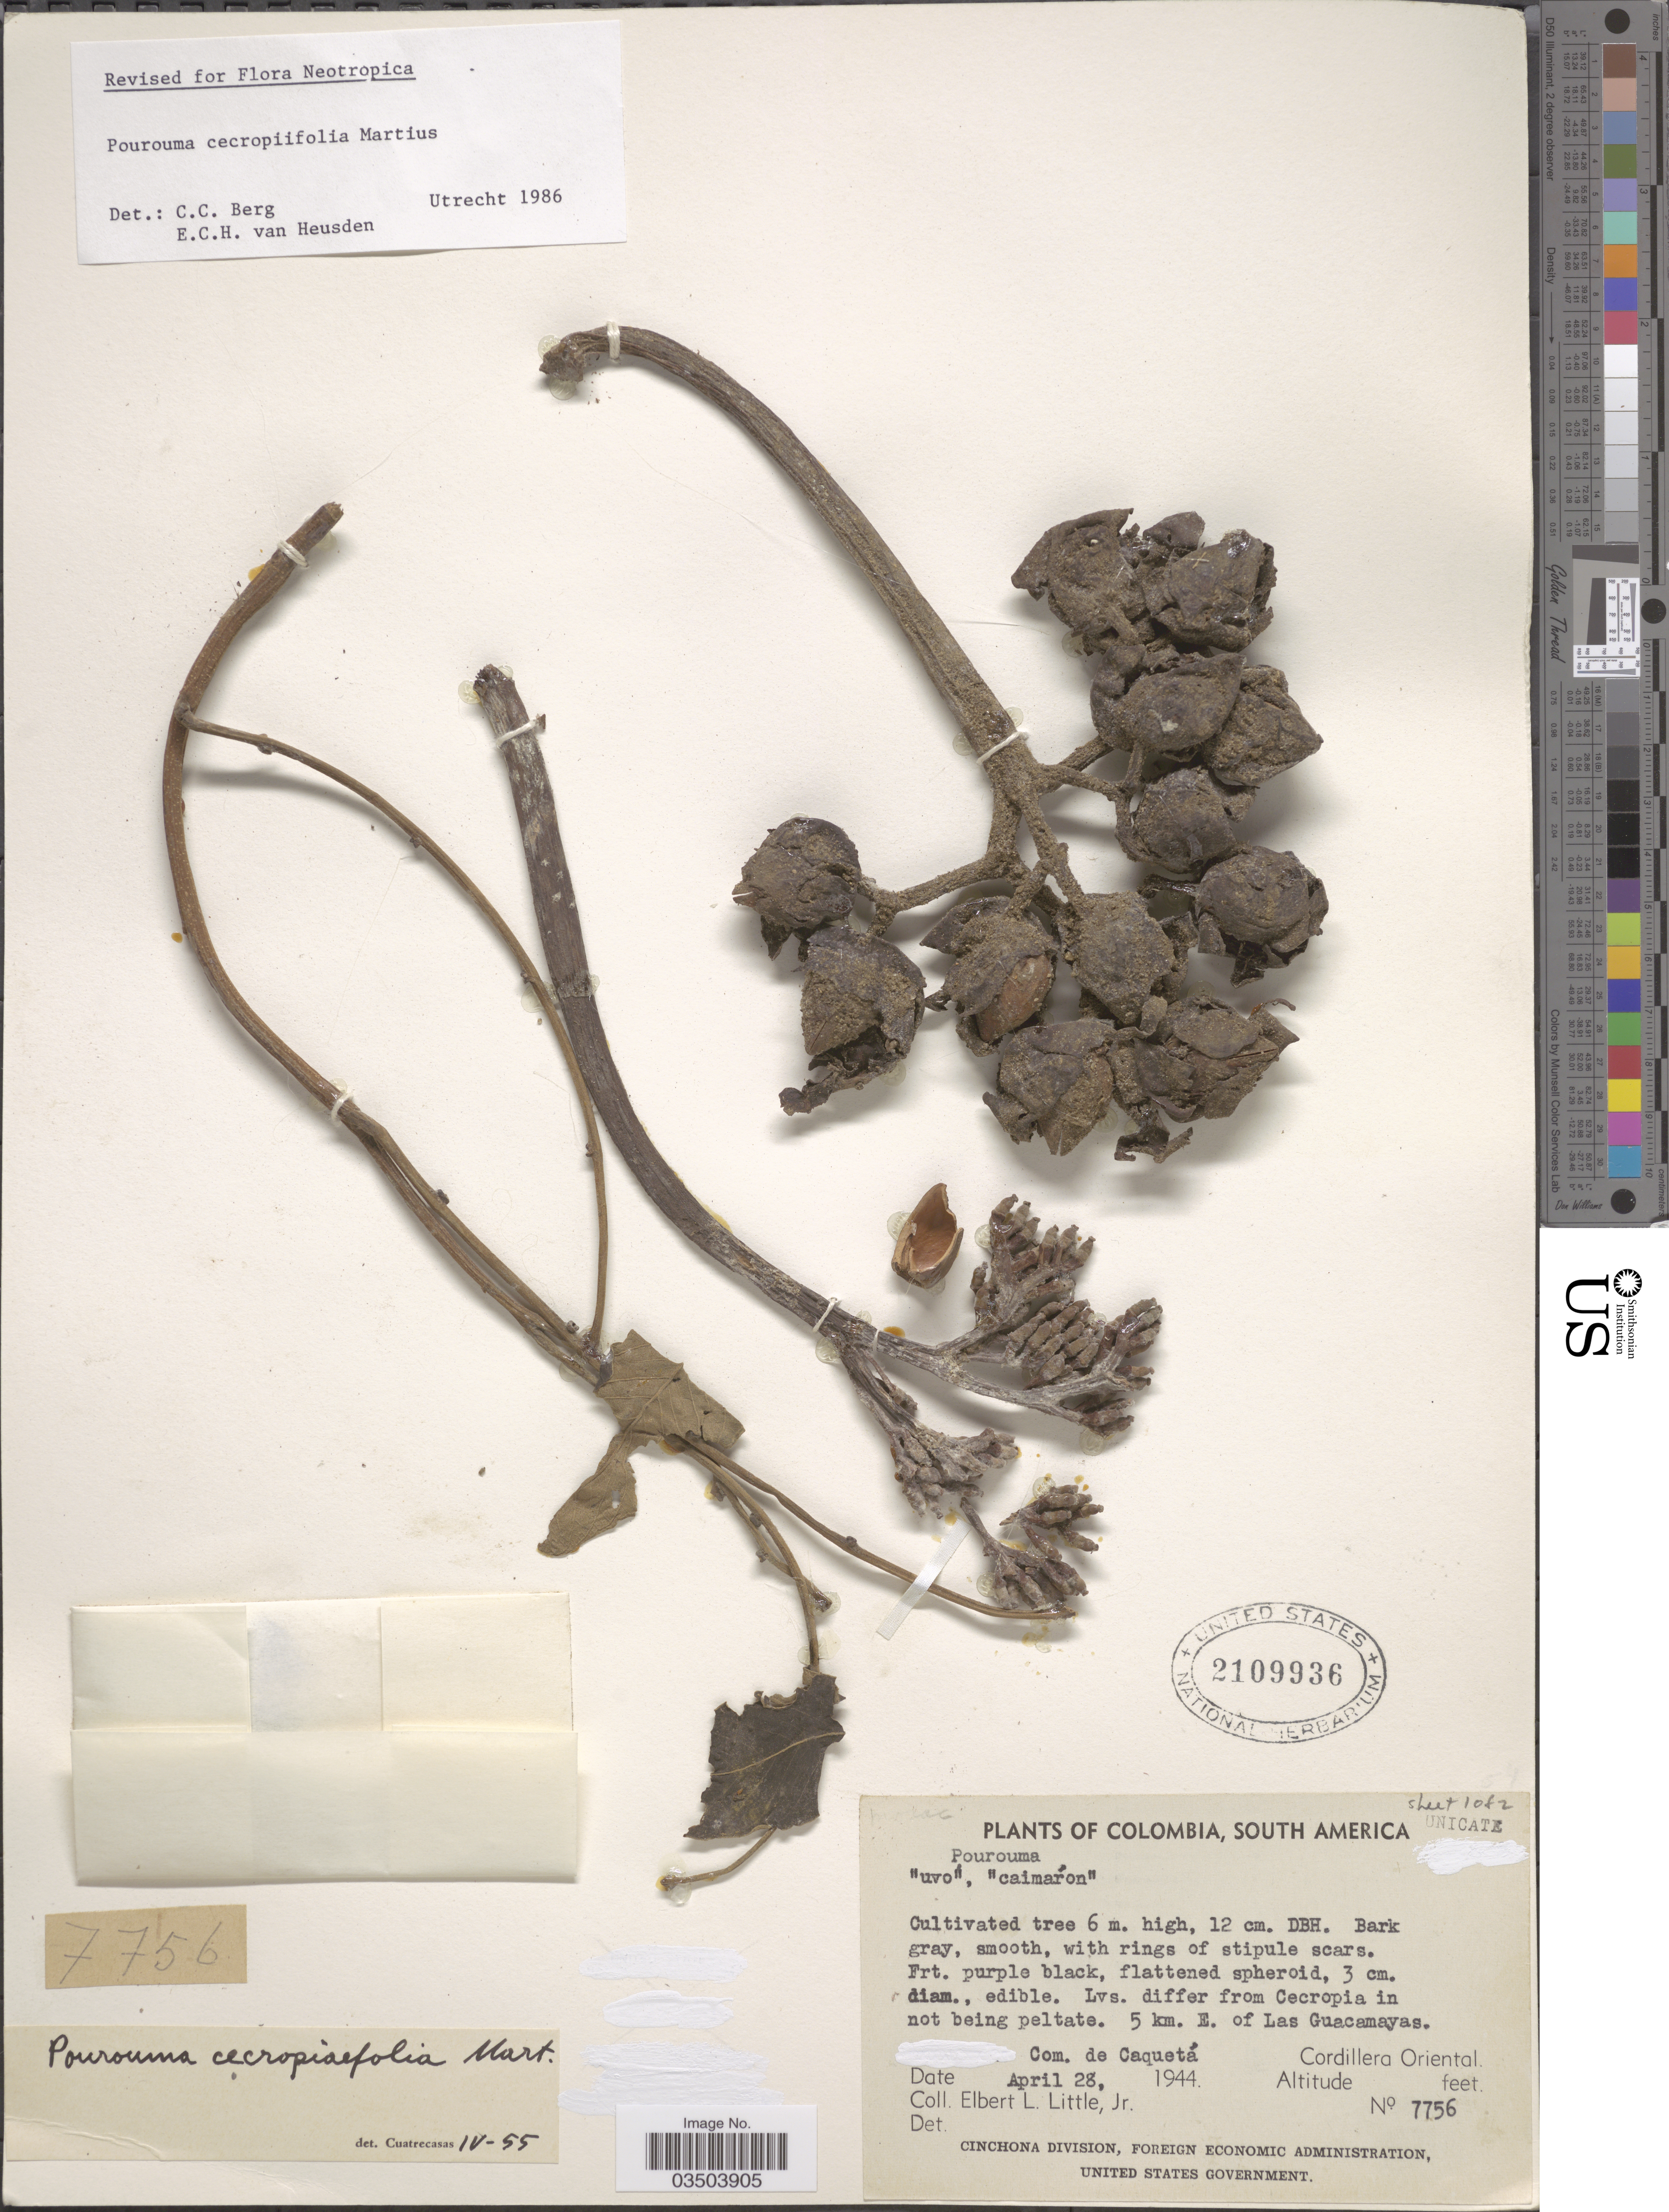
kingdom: Plantae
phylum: Tracheophyta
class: Magnoliopsida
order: Rosales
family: Urticaceae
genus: Pourouma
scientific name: Pourouma cecropiifolia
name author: Mart.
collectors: E. L. Little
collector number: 7756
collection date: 1944-04-28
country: Colombia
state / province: Caquetá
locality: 5 km. E. of Las Guacamayas. Com. de Caquetá. Cordillera Oriental.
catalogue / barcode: US 2109936